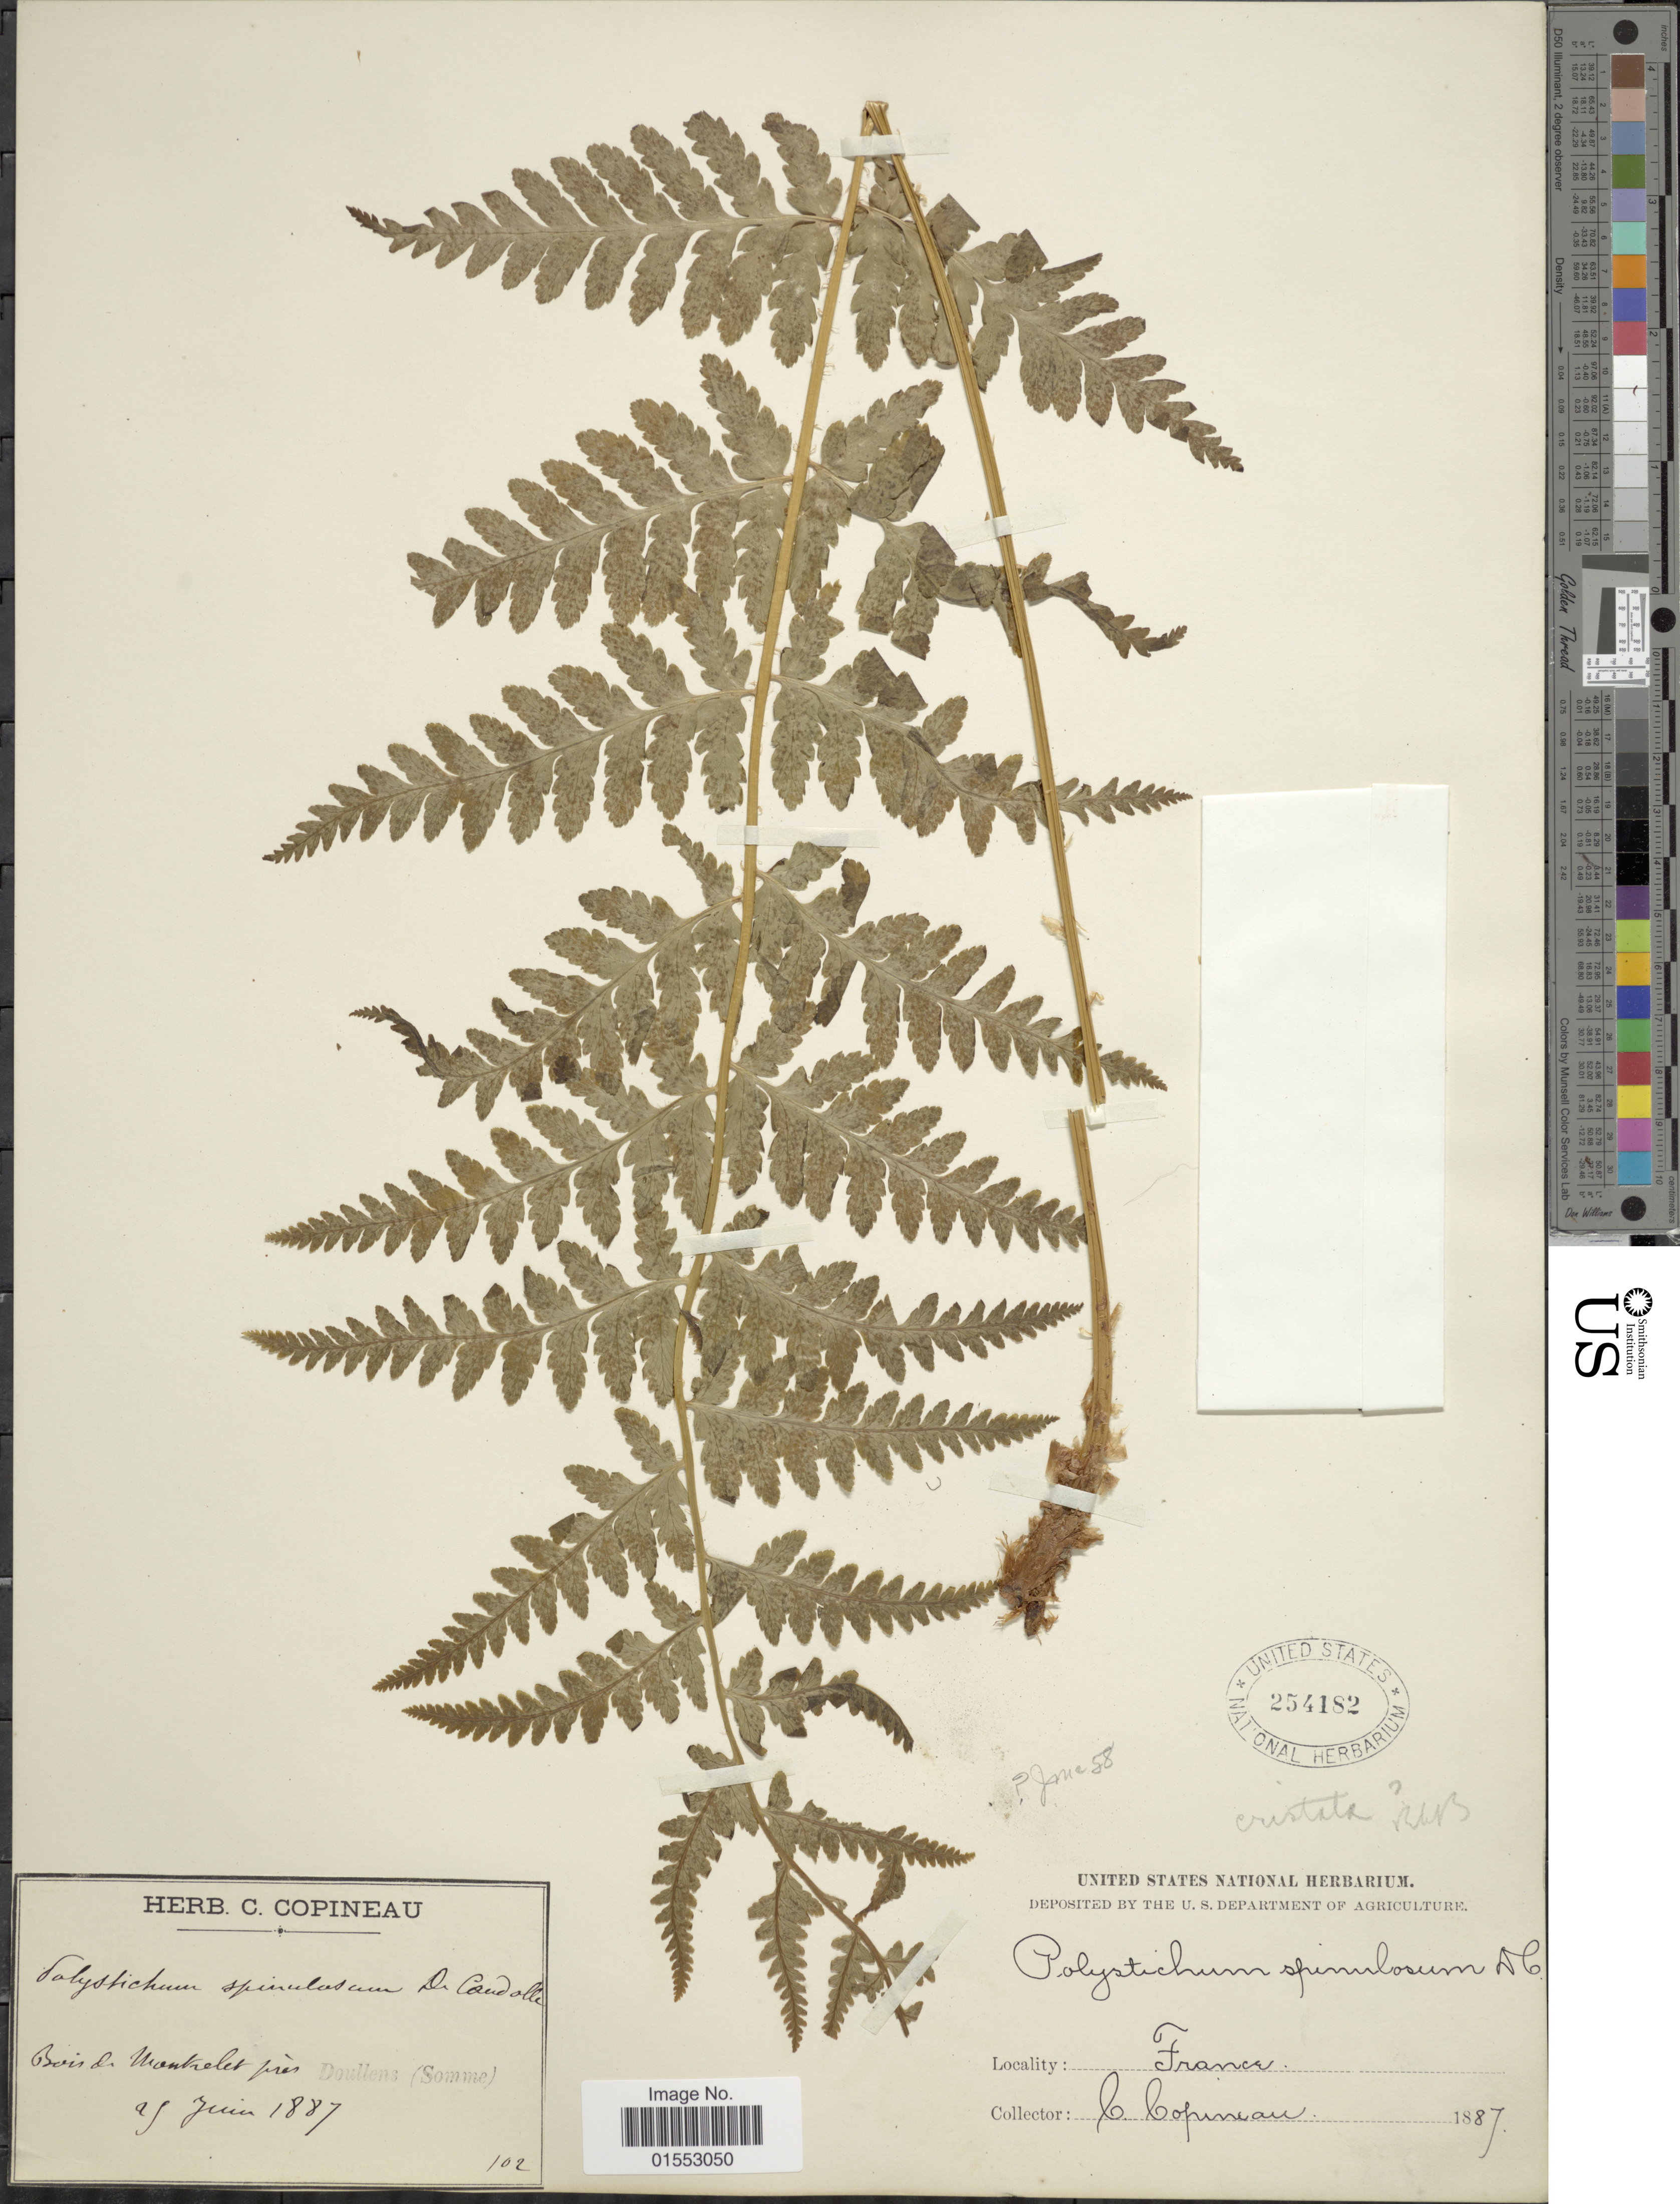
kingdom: Plantae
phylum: Tracheophyta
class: Polypodiopsida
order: Polypodiales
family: Dryopteridaceae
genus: Dryopteris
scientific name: Dryopteris carthusiana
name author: (Villars) H.P. Fuchs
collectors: C. Copineau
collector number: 102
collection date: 1887-06-29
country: France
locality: Boris Mpontrelet pres Doullens (Somme)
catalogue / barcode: US 254182